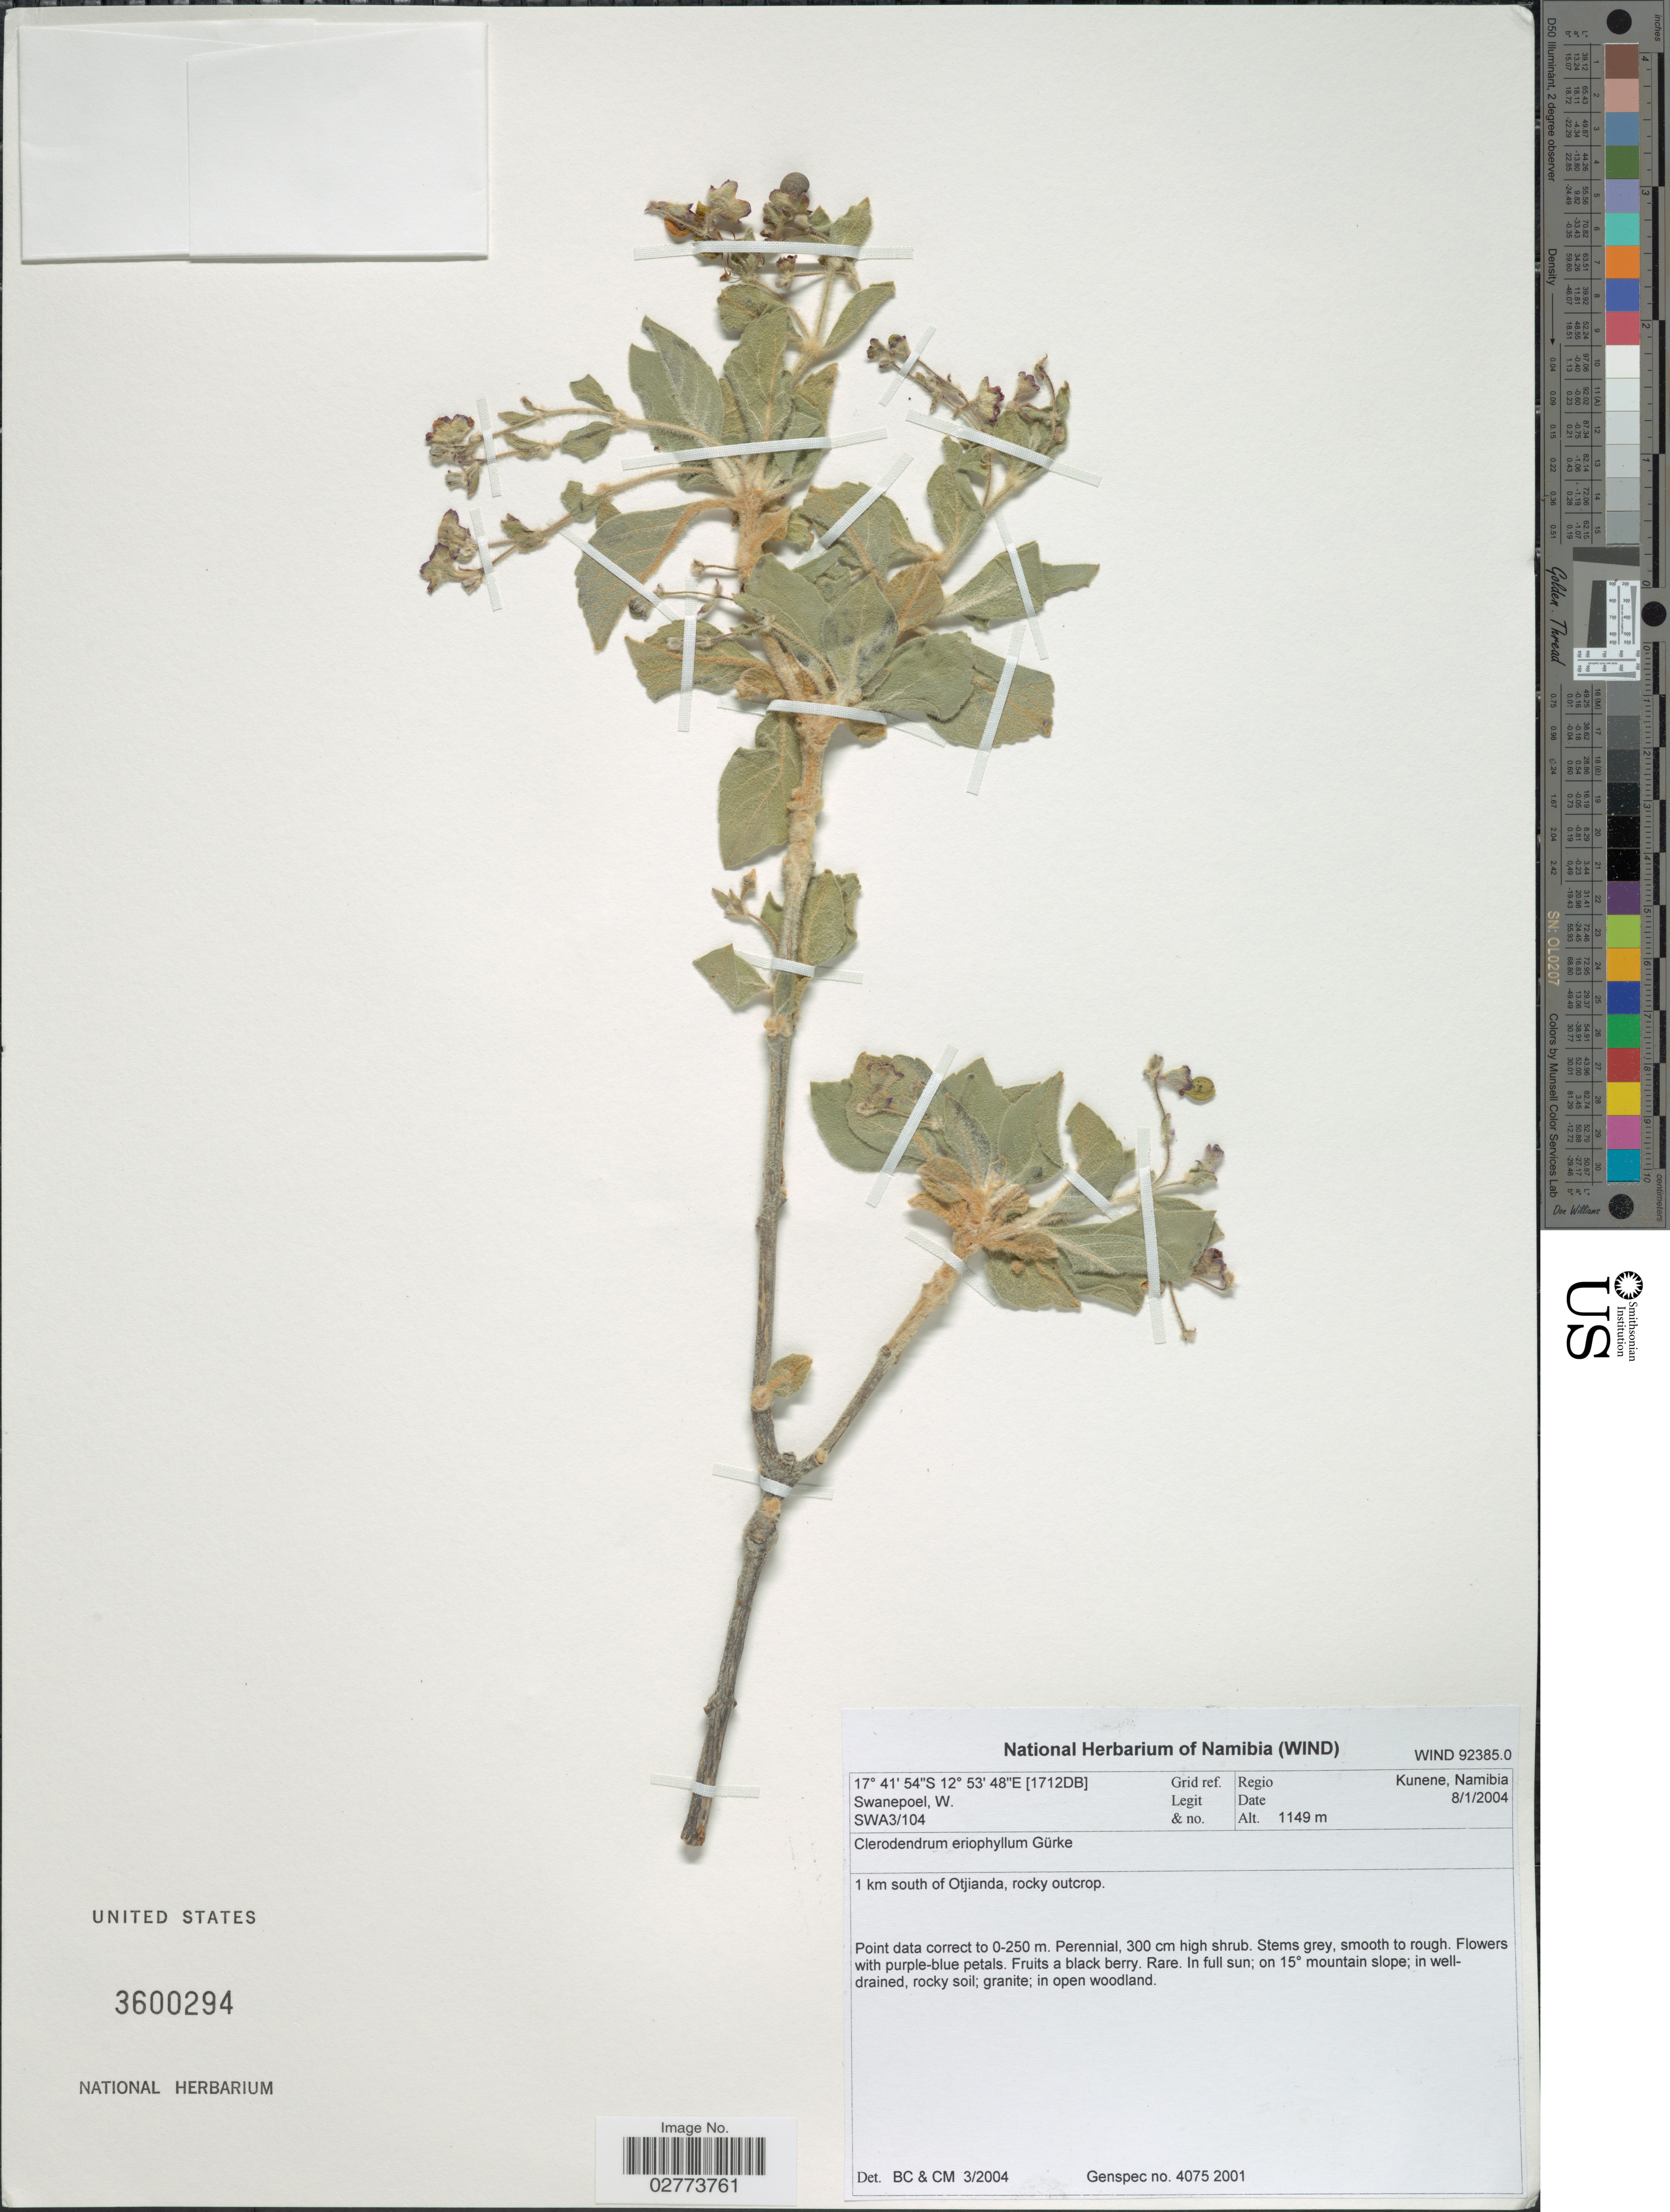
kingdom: Plantae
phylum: Tracheophyta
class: Magnoliopsida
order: Lamiales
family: Lamiaceae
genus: Clerodendrum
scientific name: Clerodendrum eriophyllum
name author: Gürke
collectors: W. Swanepoel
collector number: SWA3/104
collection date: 2004-01-08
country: Namibia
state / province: Kunene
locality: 1 km south of Otjianda.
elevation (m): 1149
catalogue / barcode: US 3600294